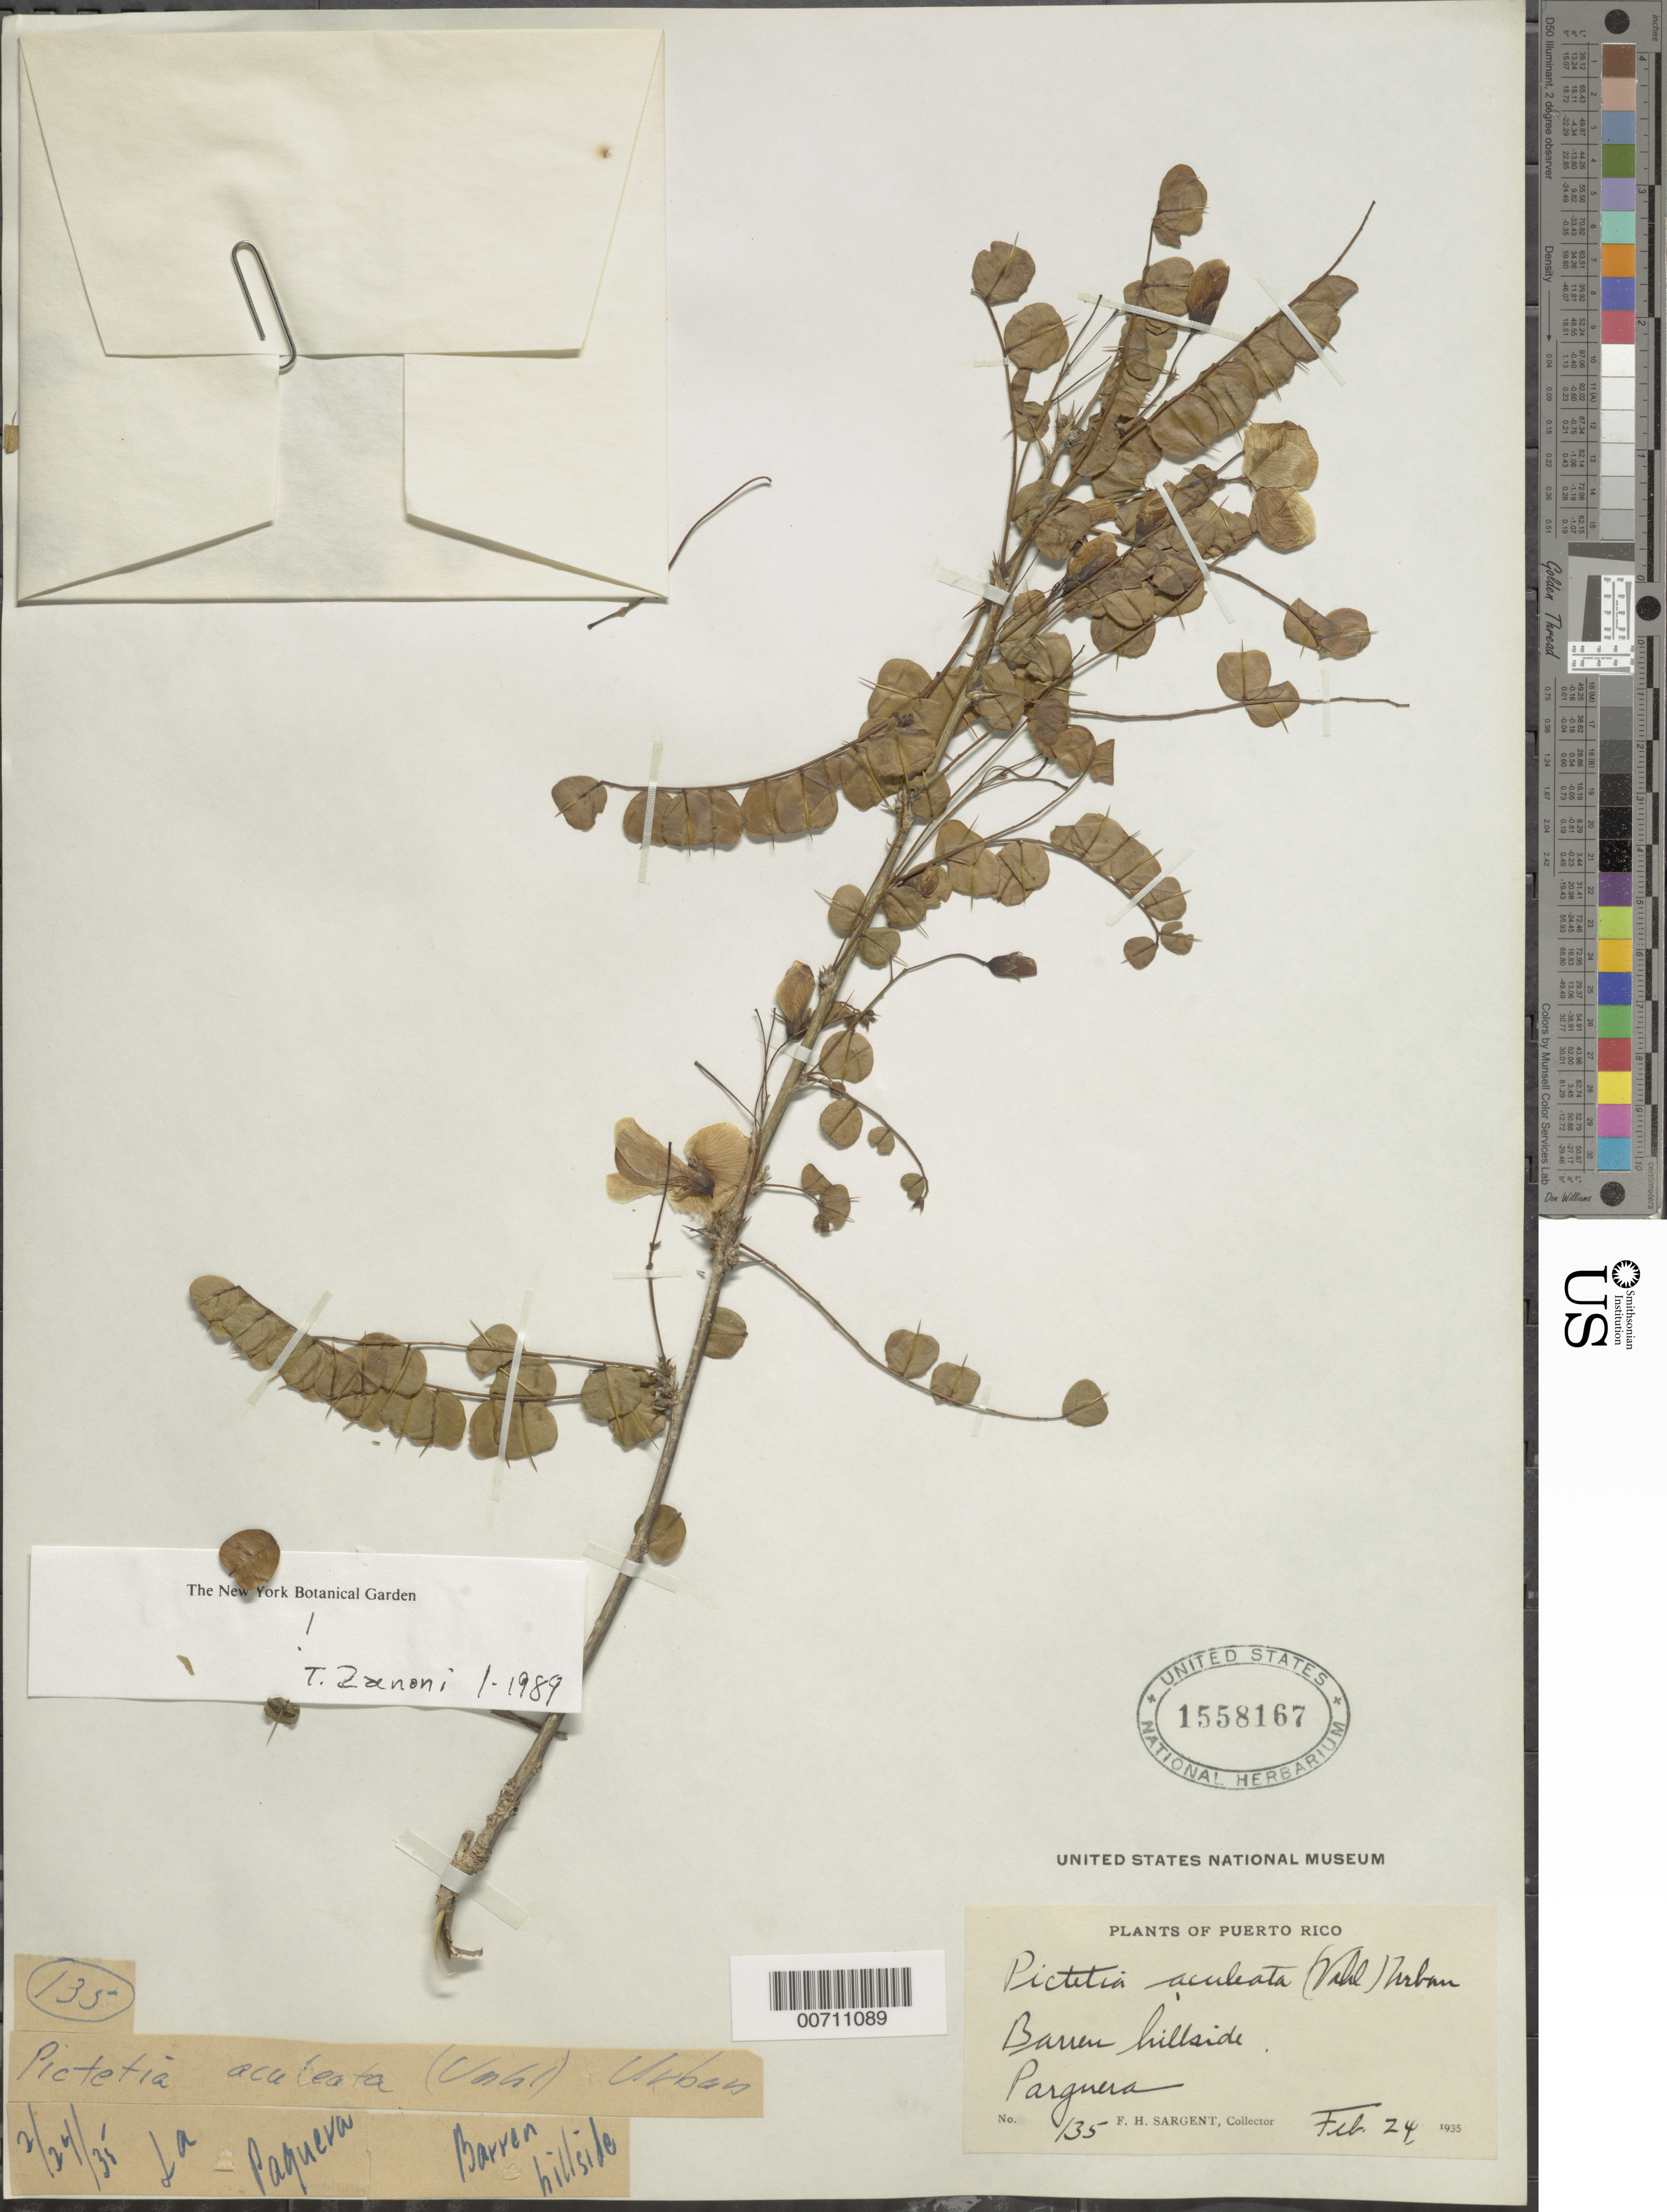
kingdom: Plantae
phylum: Tracheophyta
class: Magnoliopsida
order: Fabales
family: Fabaceae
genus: Pictetia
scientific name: Pictetia aculeata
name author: (Vahl) Urb.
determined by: Zanoni, T. A., (NY), New York Botanical Garden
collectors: F. H. Sargent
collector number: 135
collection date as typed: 24 Feb 1935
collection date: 1935-02-24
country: Puerto Rico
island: Greater Antilles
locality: Parguera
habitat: Barren hillside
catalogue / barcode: US 1558167